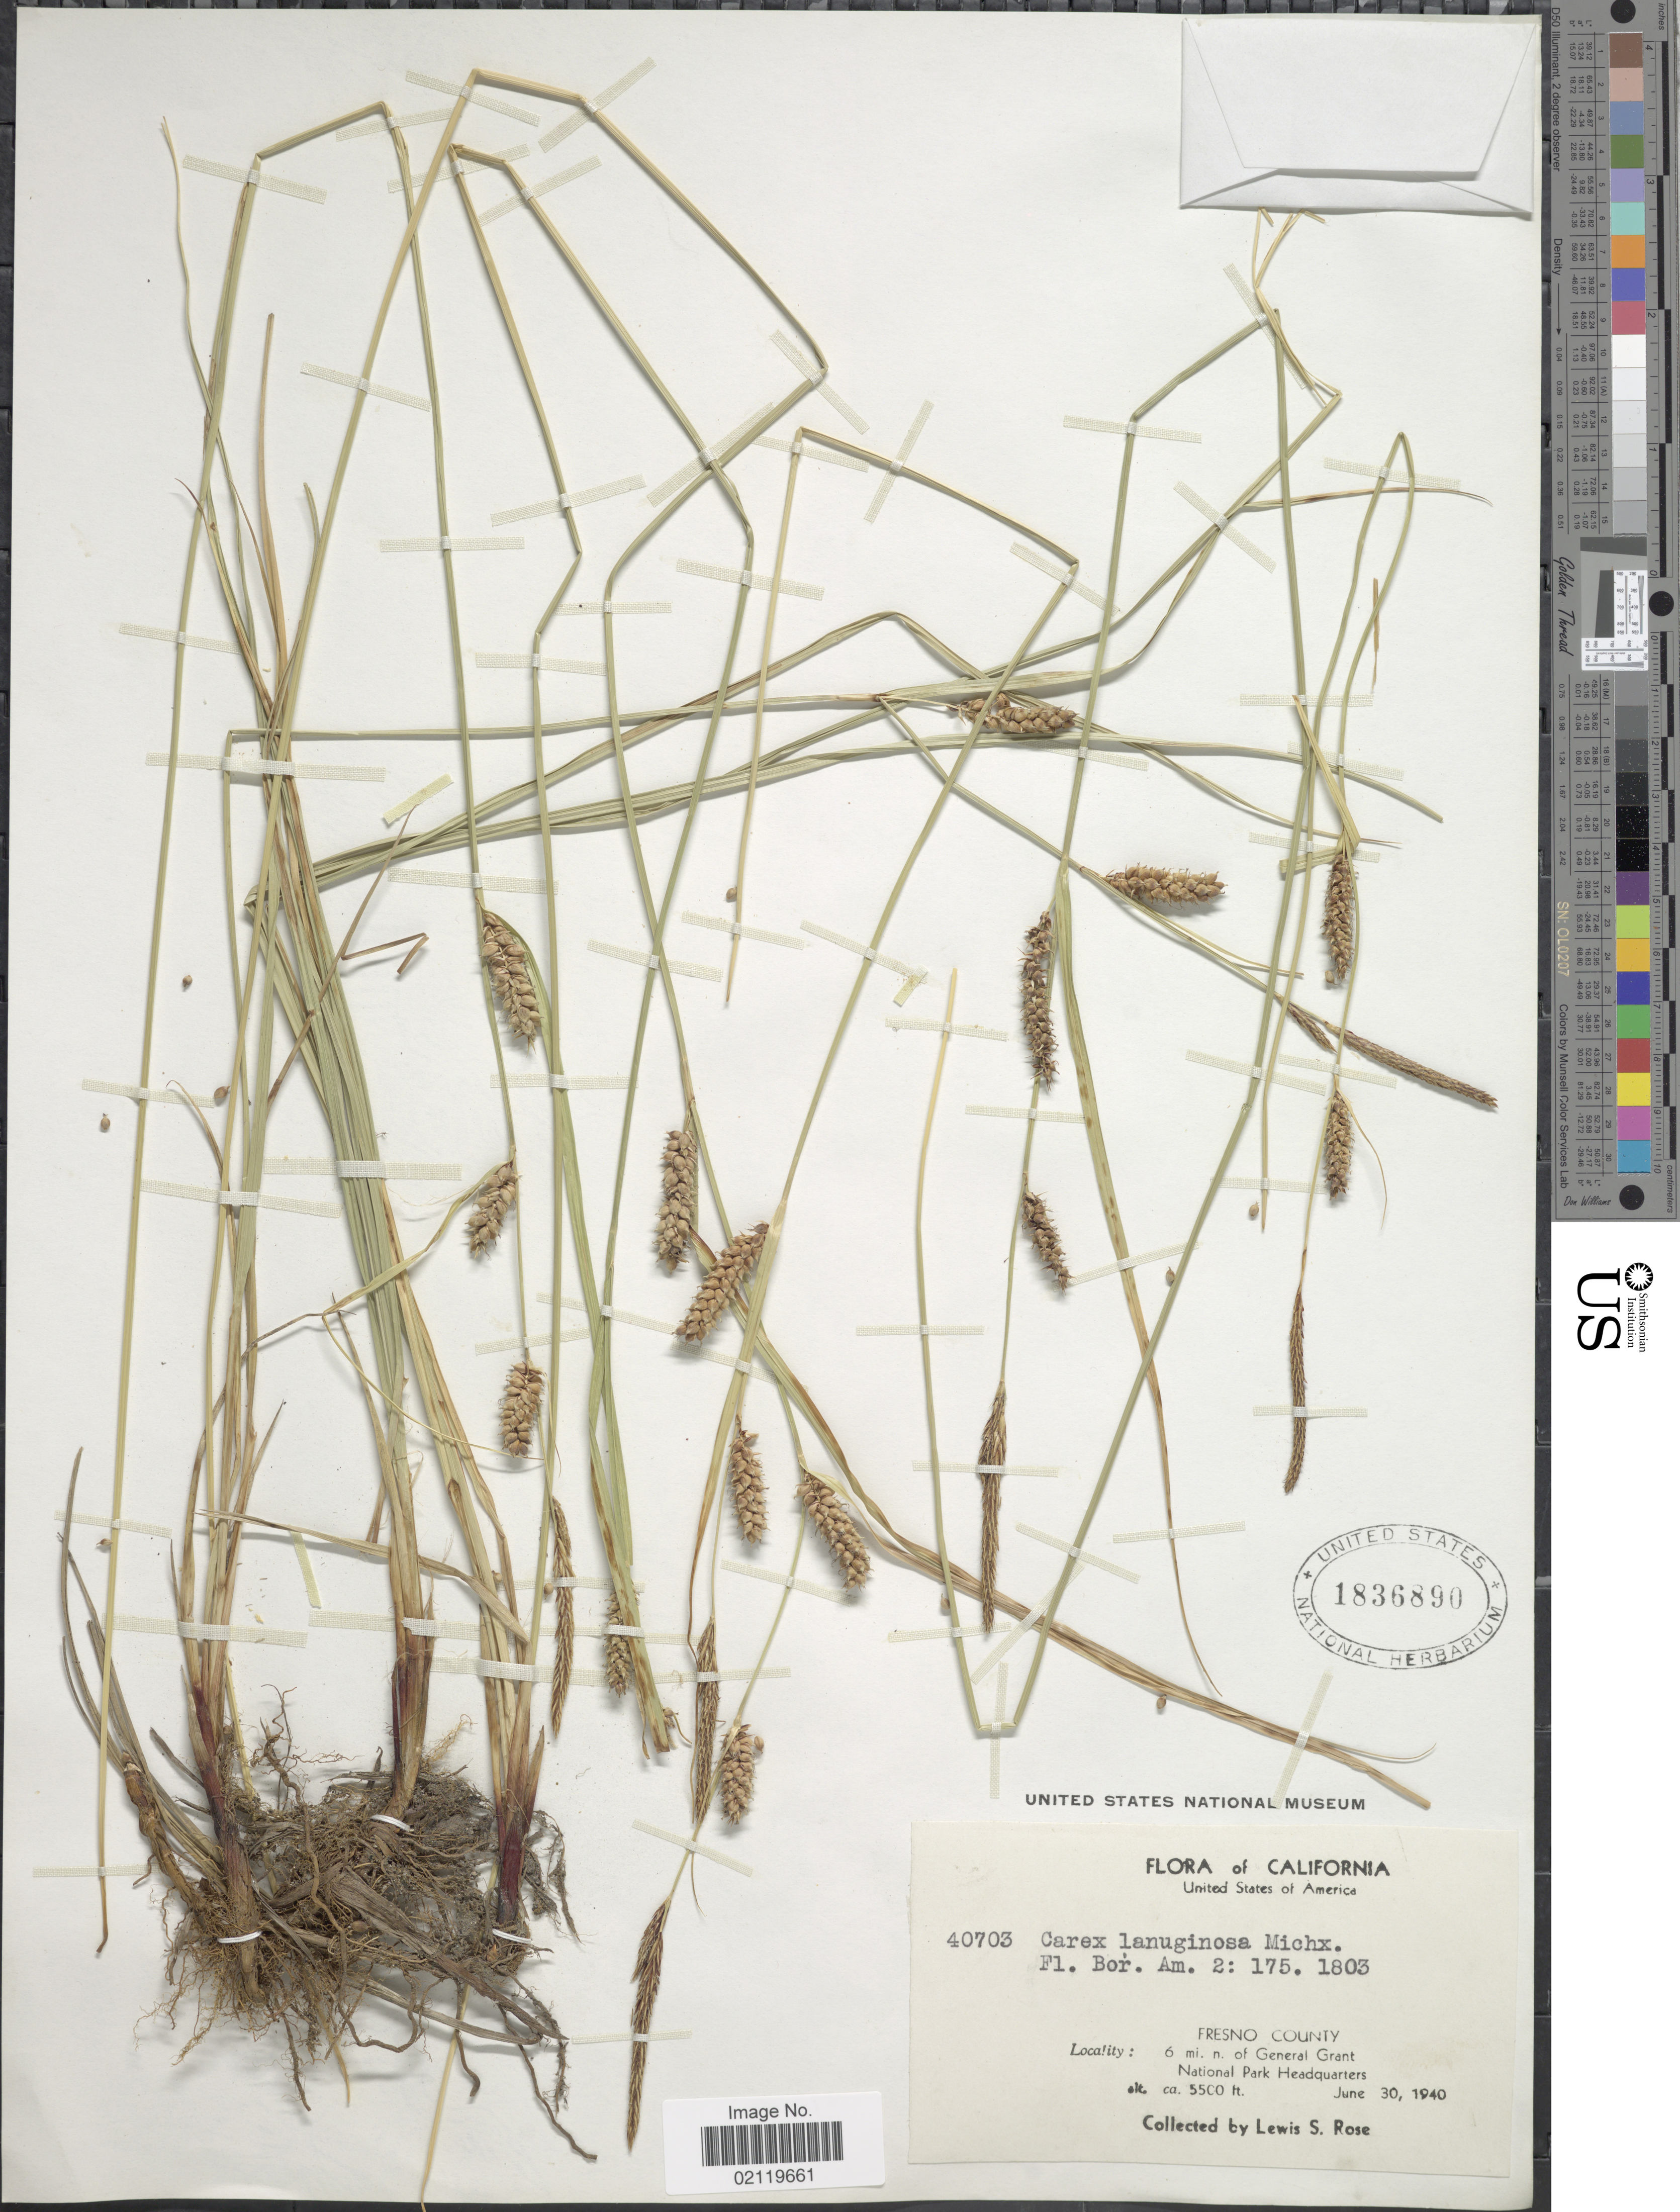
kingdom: Plantae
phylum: Tracheophyta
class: Liliopsida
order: Poales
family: Cyperaceae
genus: Carex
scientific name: Carex pellita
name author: Muhl. ex Willd.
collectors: L. S. Rose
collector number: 40703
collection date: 1940-06-30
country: United States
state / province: California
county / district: Fresno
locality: United States of America. Fresno County. 6 mi. n. of General Grant National Park Headquarters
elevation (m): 1676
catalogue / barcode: US 1836890